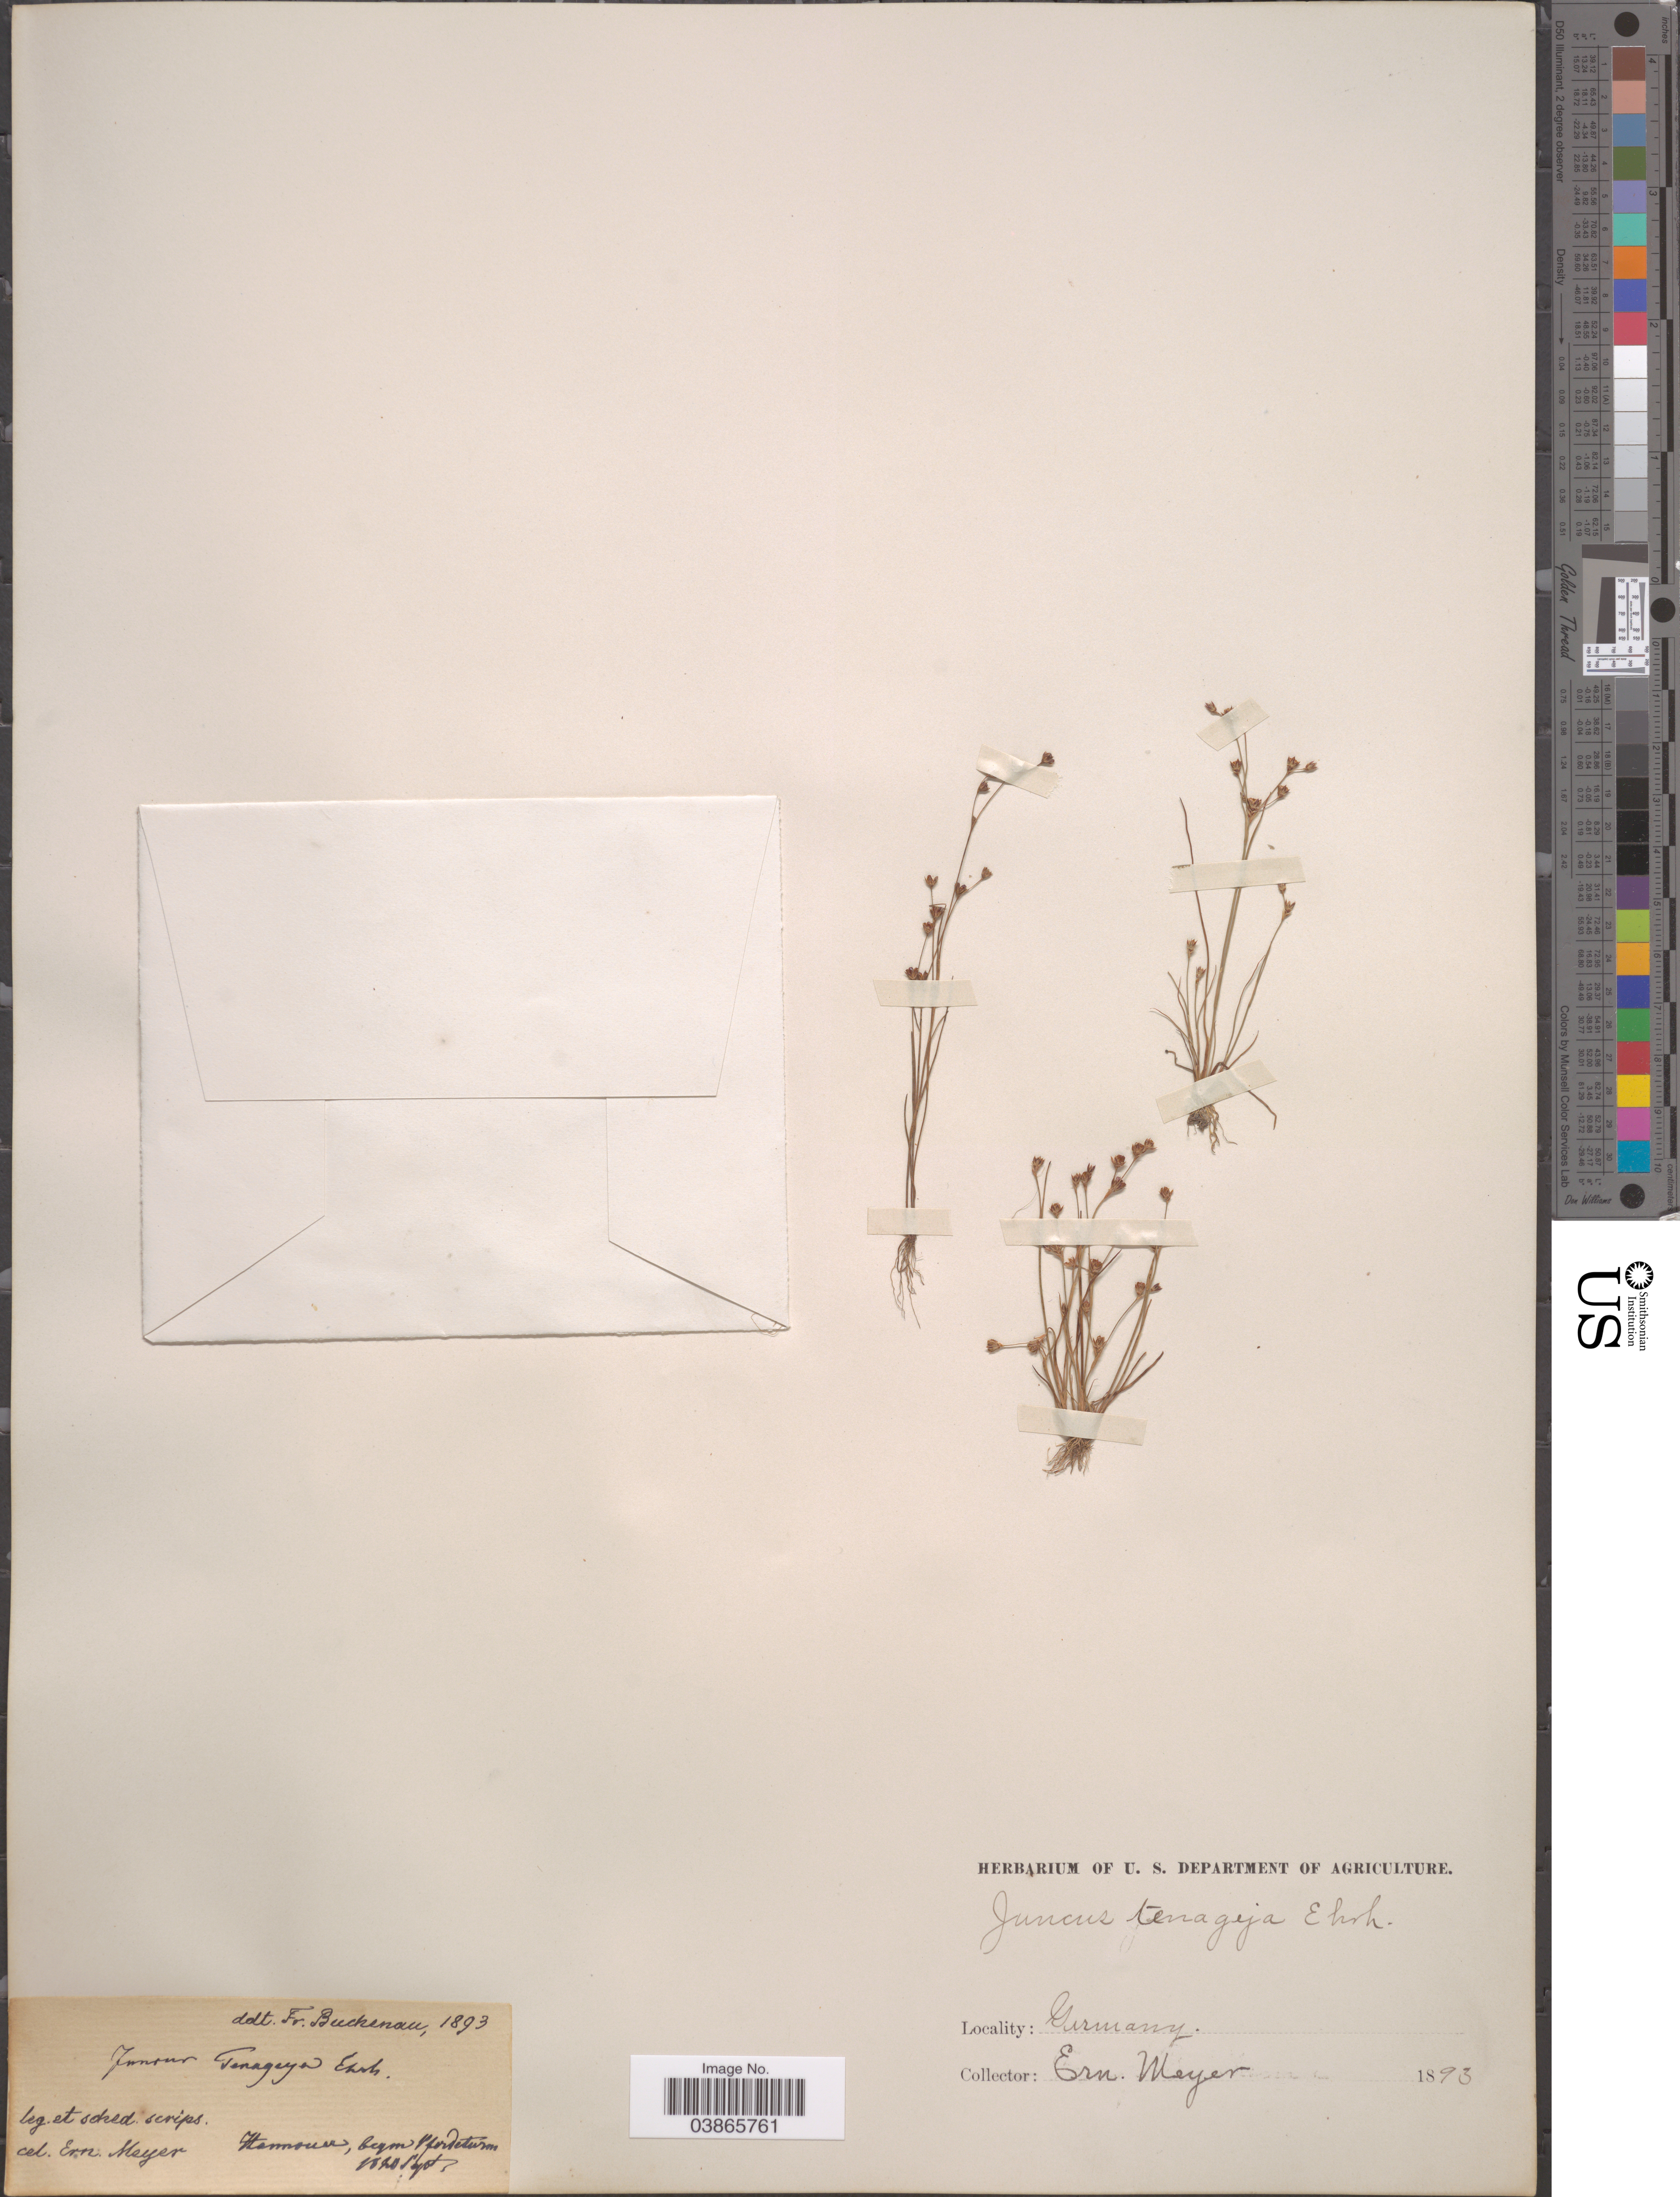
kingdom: Plantae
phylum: Tracheophyta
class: Liliopsida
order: Poales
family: Juncaceae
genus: Juncus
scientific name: Juncus tenageia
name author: Ehrh. ex L. f.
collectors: E. H. F. Meyer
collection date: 1893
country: Germany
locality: [illegible text].